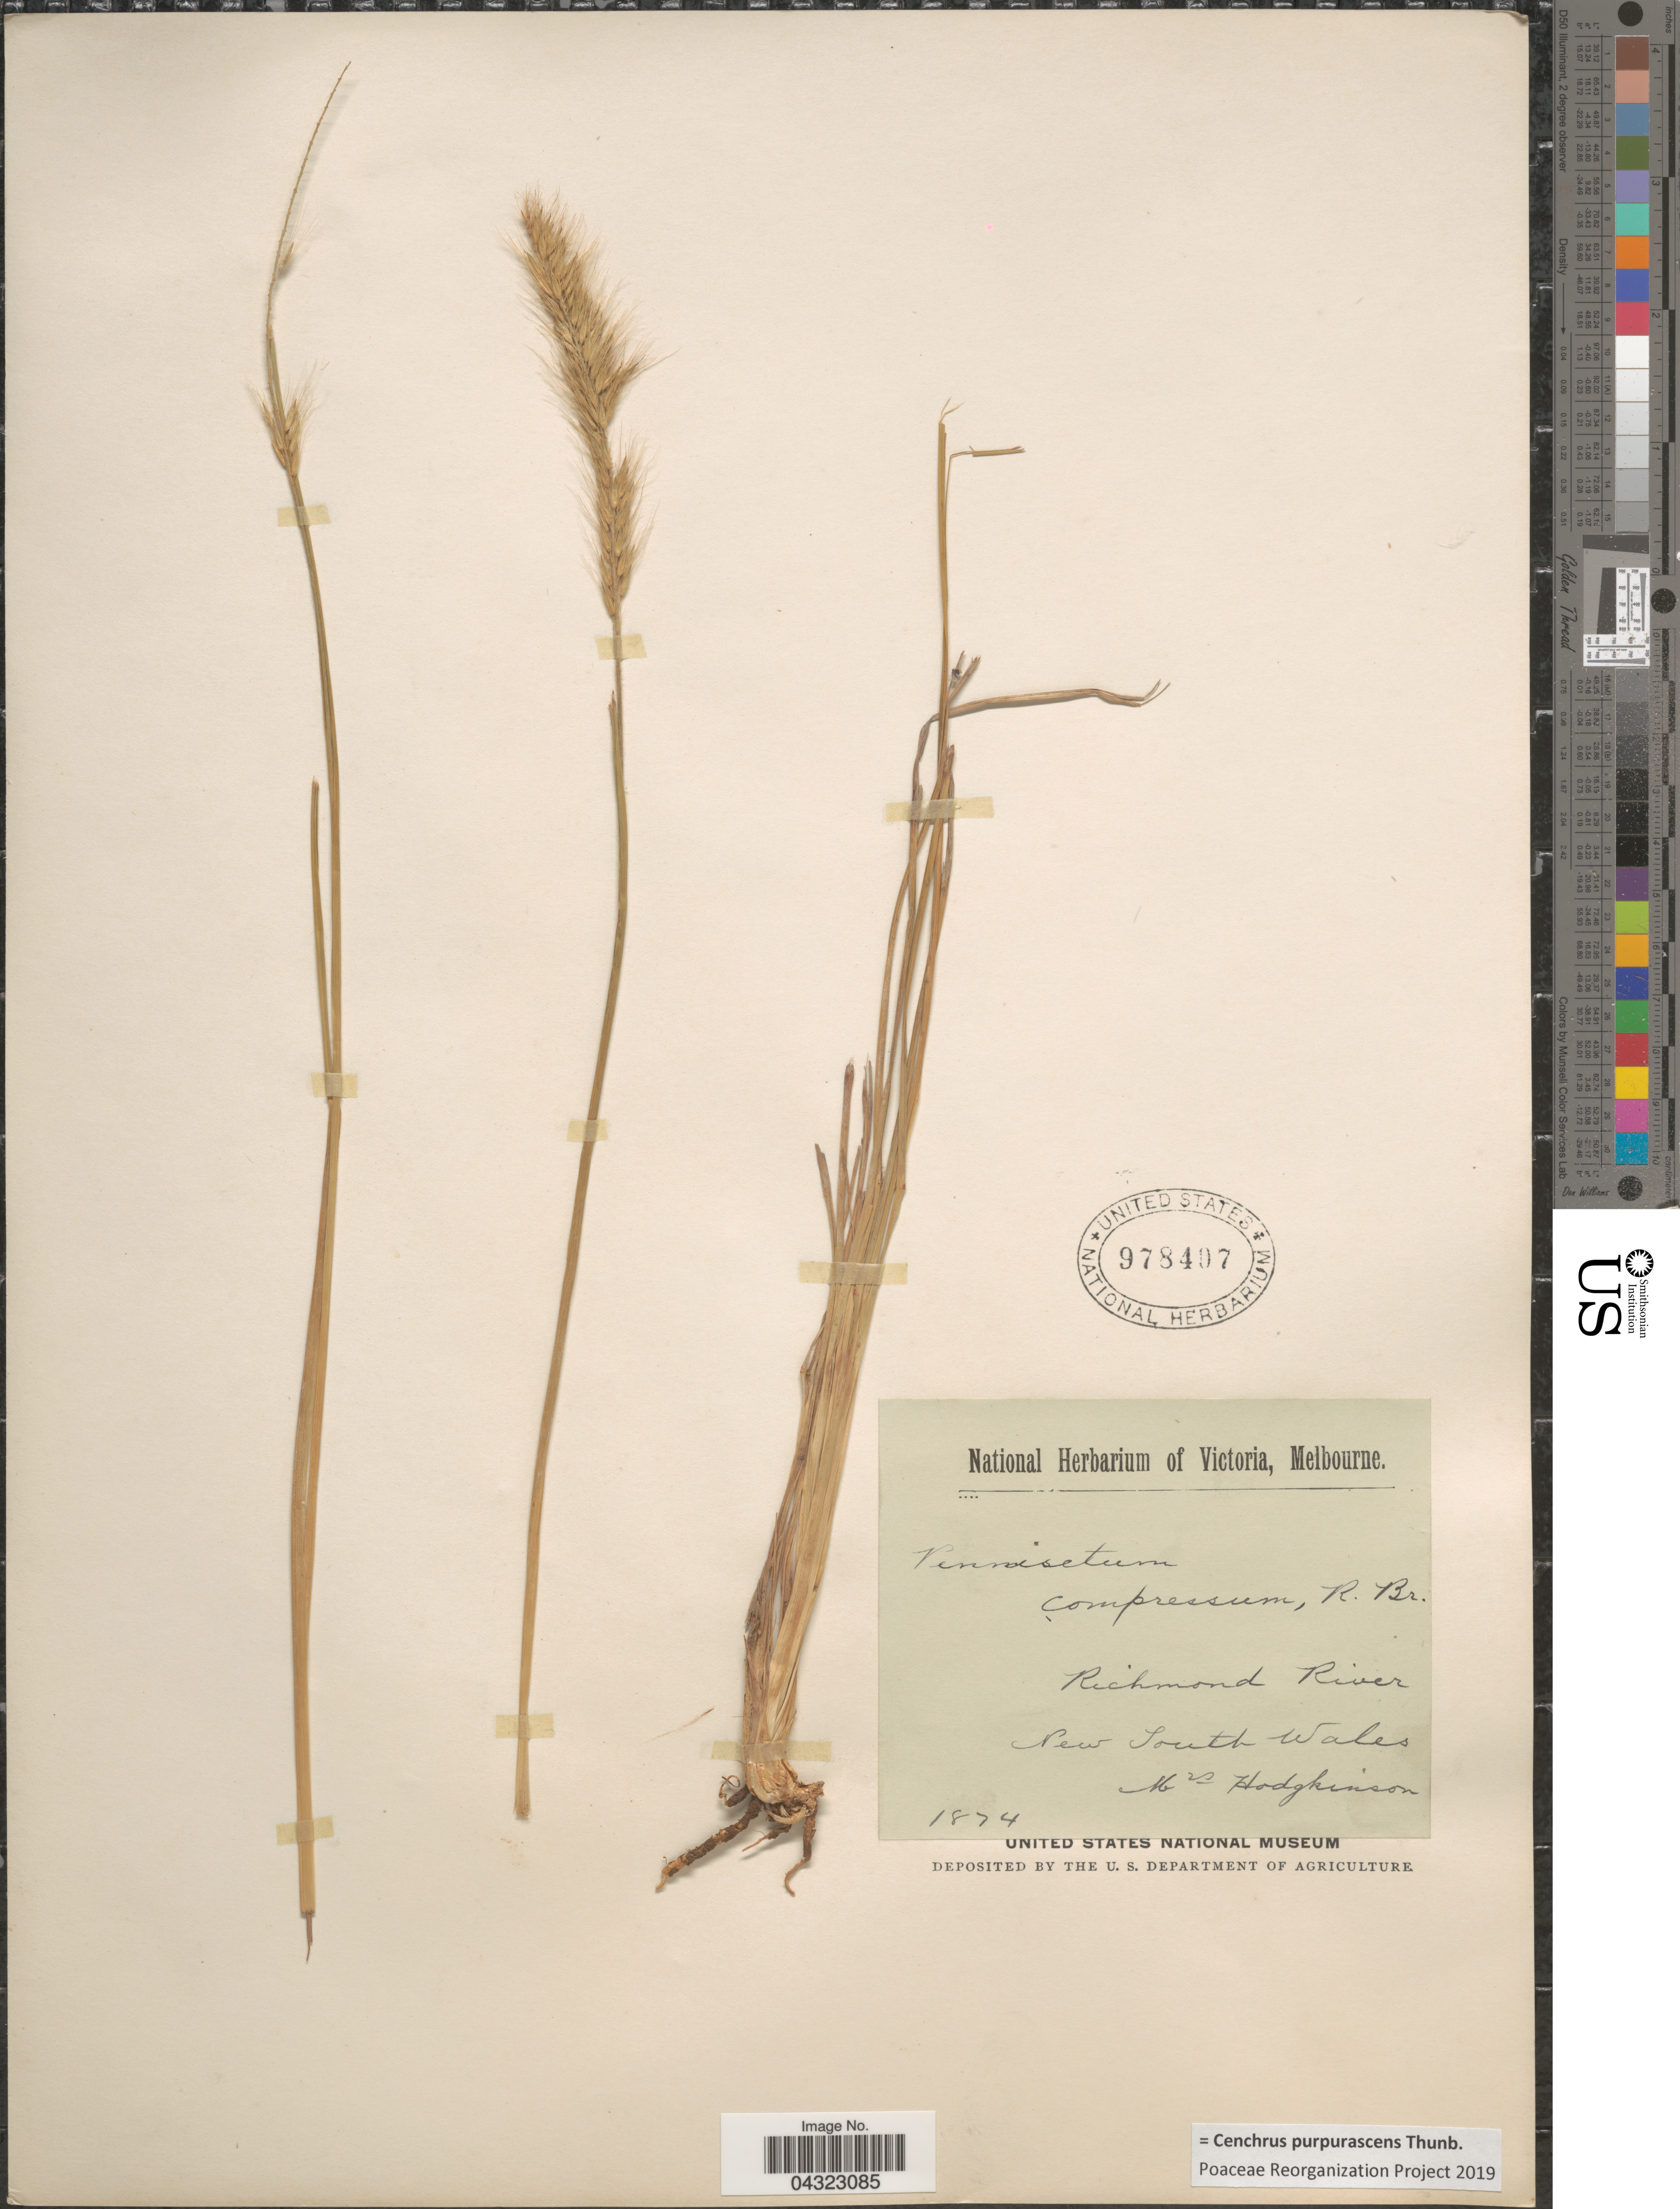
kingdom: Plantae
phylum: Tracheophyta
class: Liliopsida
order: Poales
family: Poaceae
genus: Cenchrus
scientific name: Cenchrus purpurascens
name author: Thunb.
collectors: L. Hodgkins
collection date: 1874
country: Australia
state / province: New South Wales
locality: Richmond River.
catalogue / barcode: US 978407